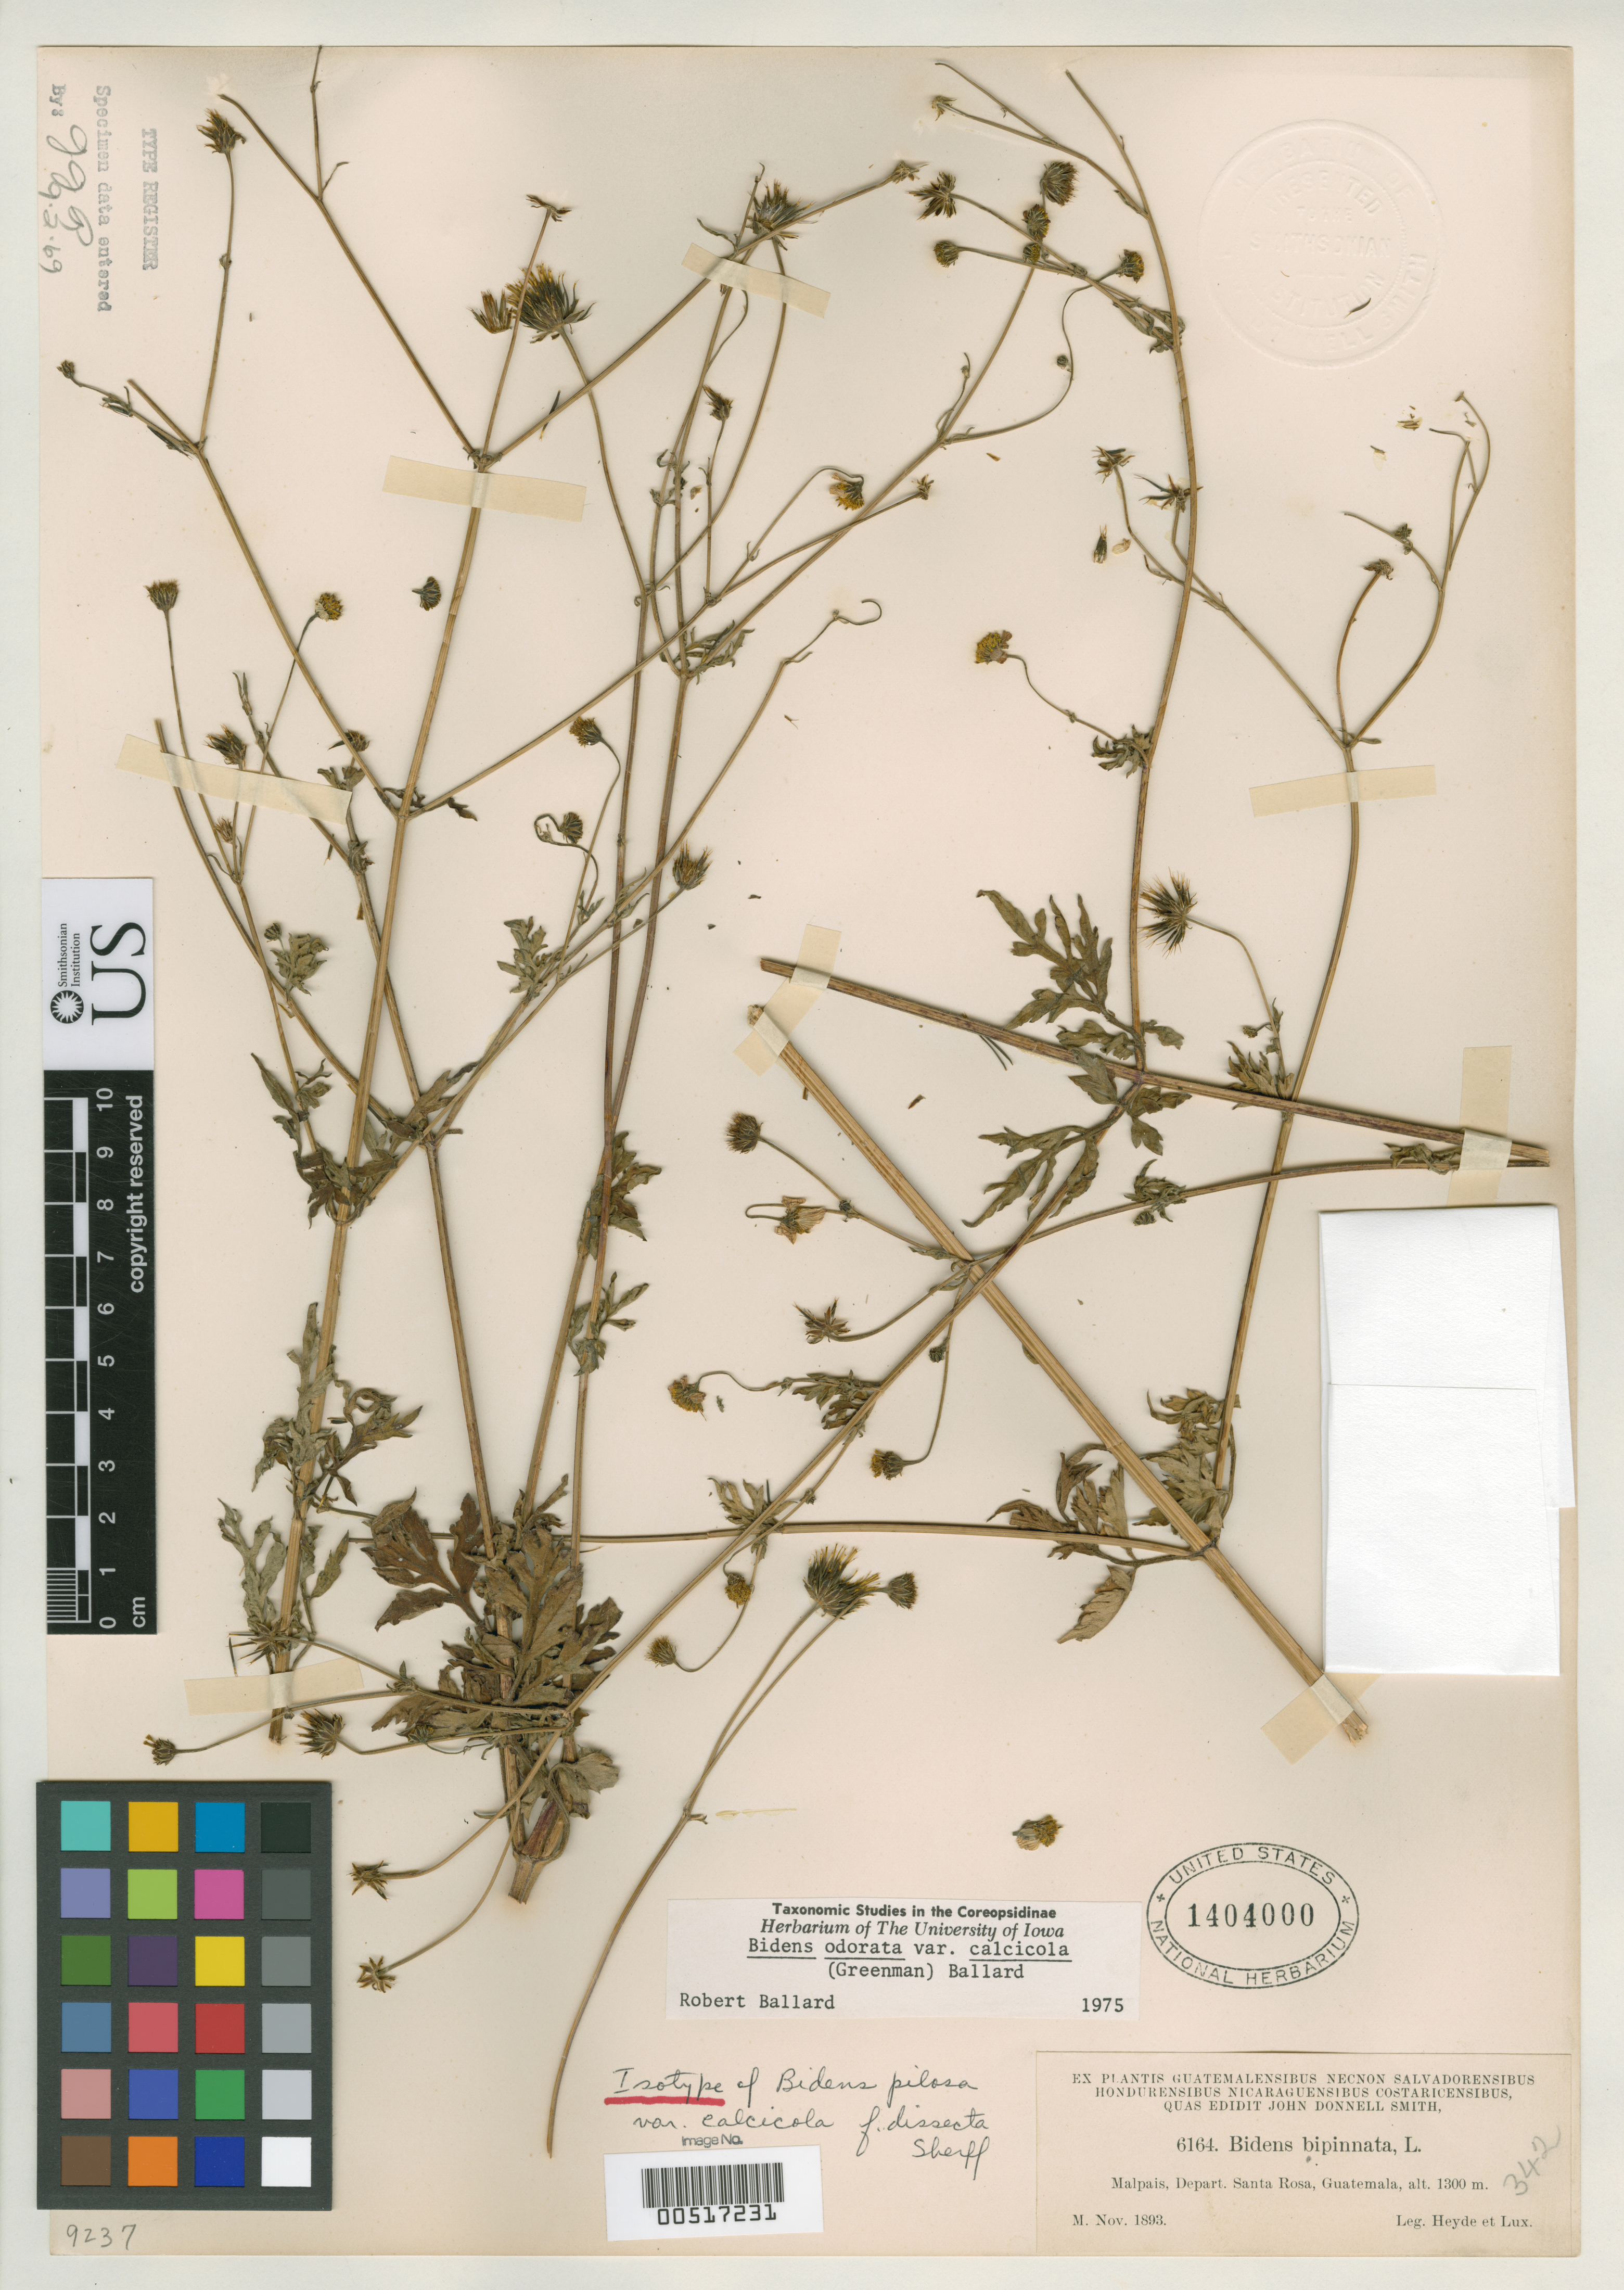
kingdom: Plantae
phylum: Tracheophyta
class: Magnoliopsida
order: Asterales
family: Asteraceae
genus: Bidens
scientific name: Bidens pilosa f. dissecta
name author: Sherff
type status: Isotype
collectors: E. T. Heyde & E. Lux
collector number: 6164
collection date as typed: Nov 1893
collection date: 1893-11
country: Guatemala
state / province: Santa Rosa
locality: Malpais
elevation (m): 1300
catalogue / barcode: US 1404000